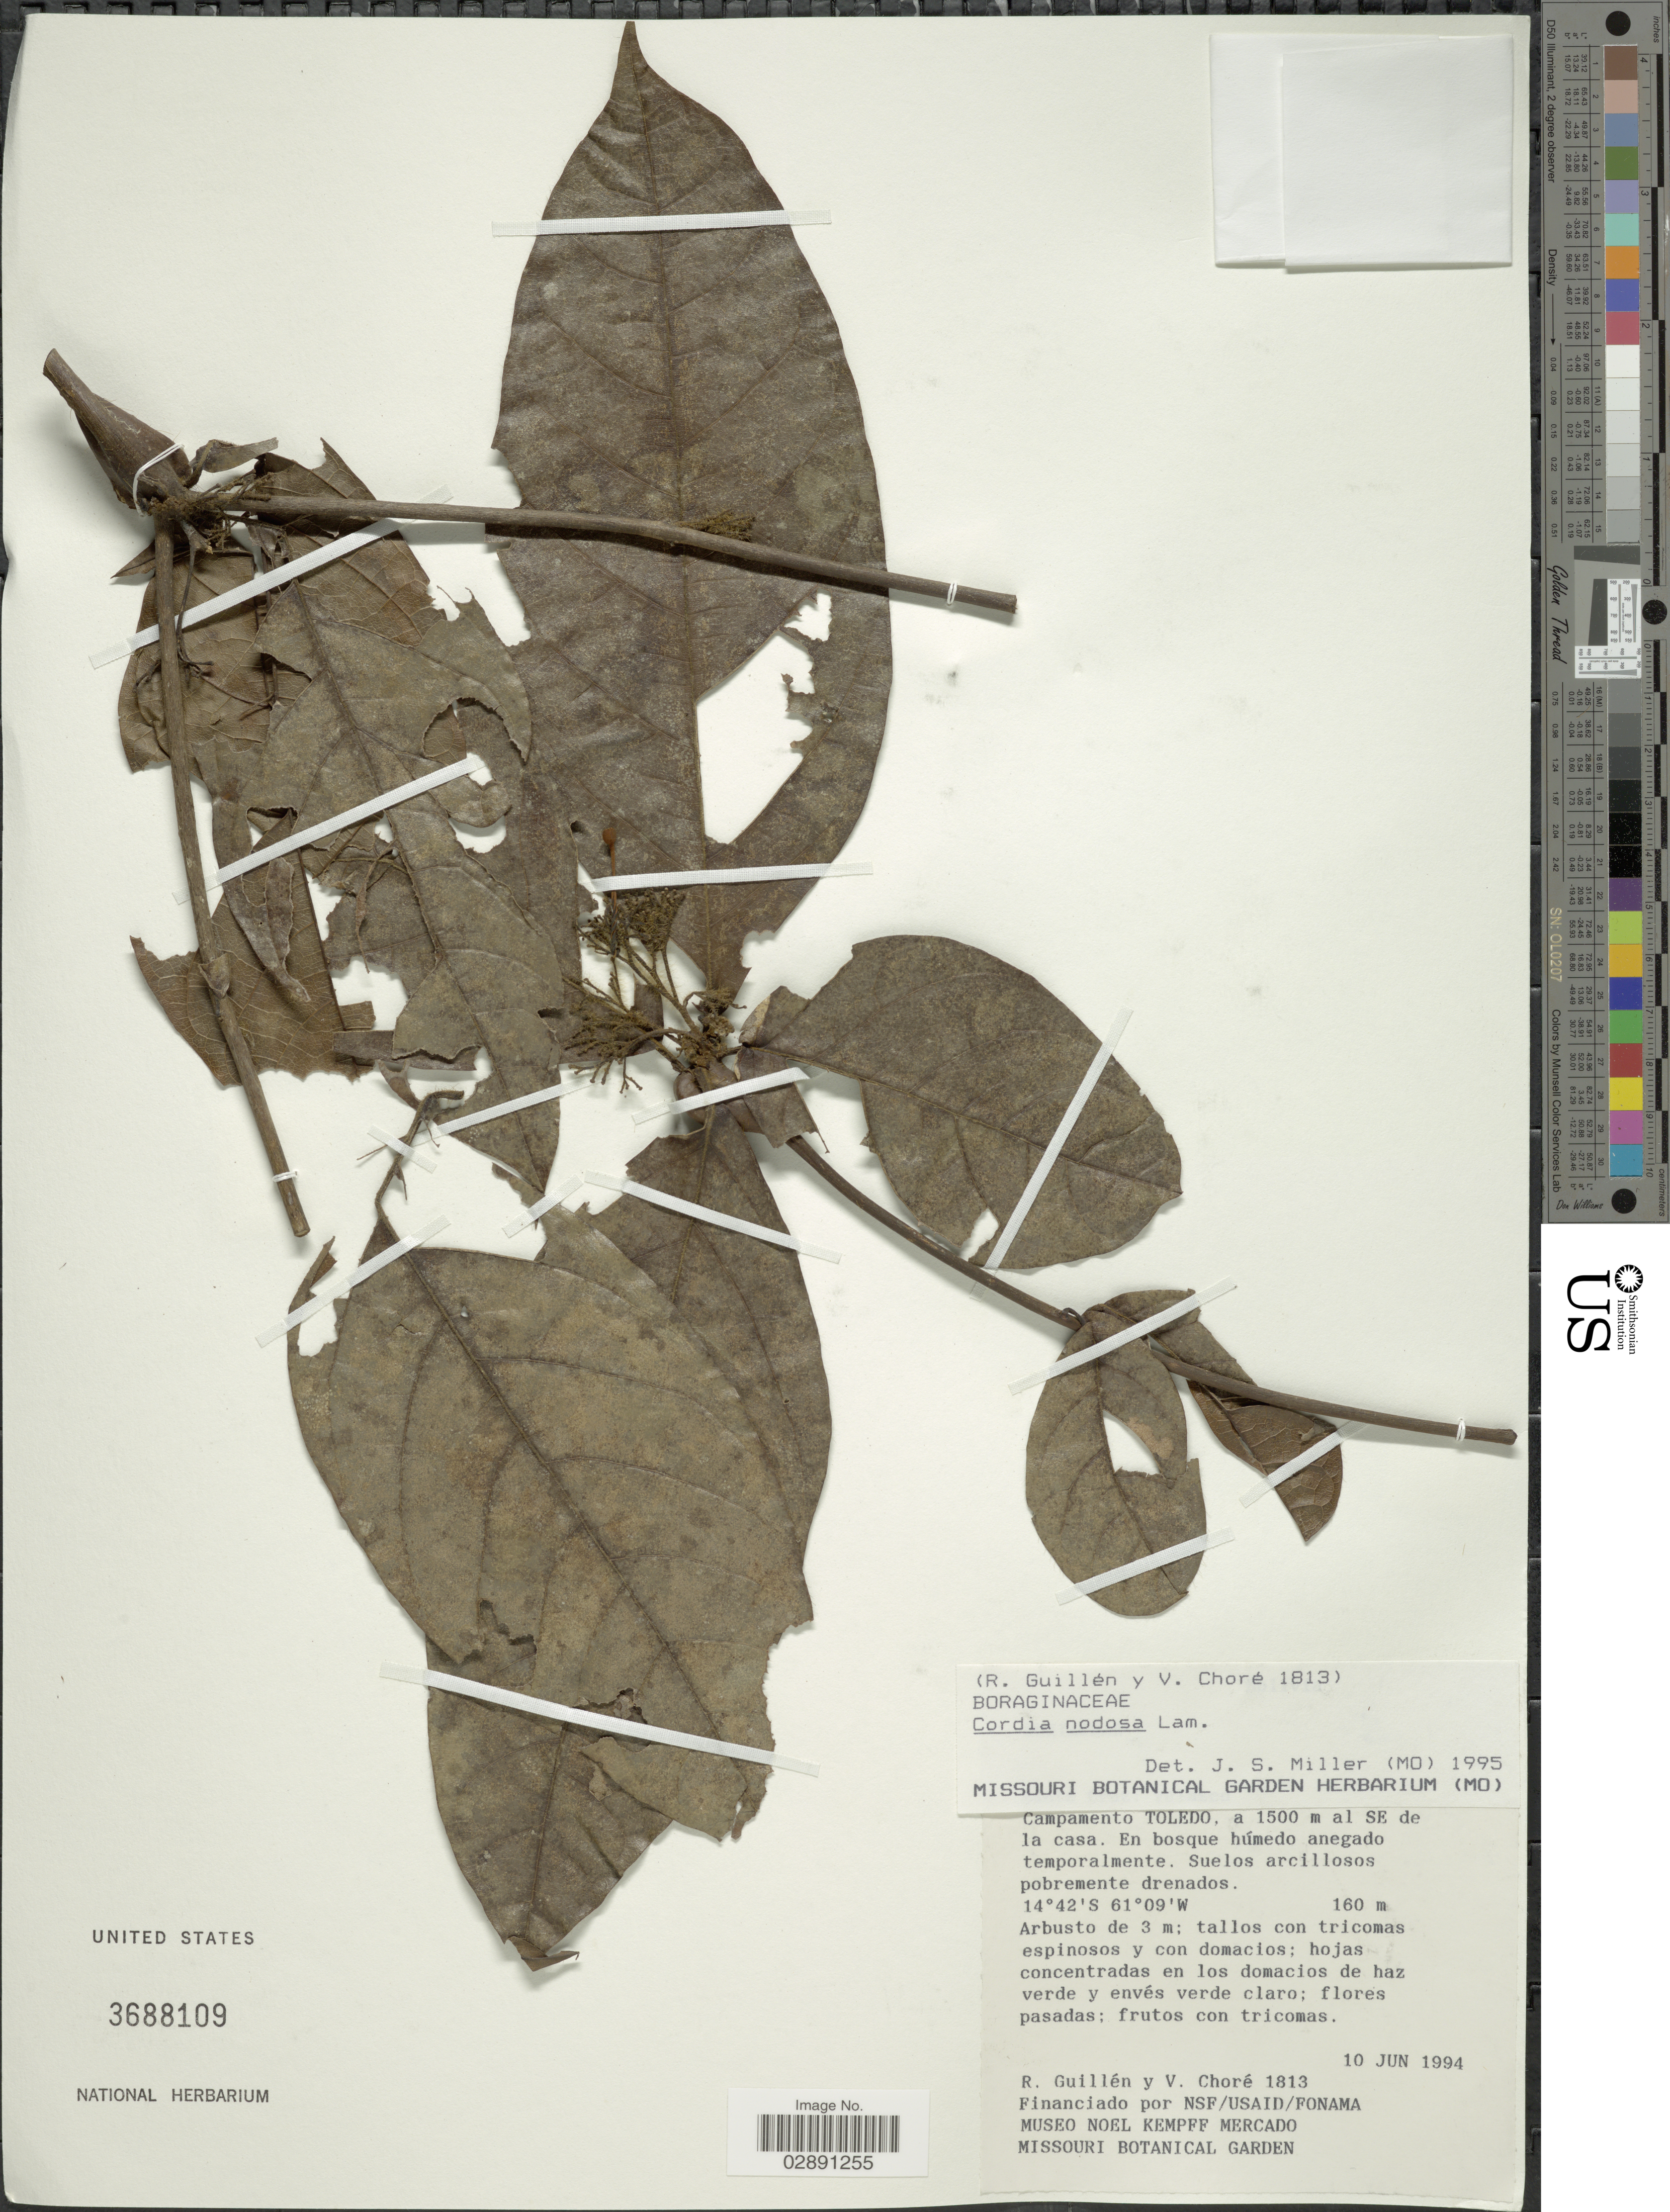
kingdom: Plantae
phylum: Tracheophyta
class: Magnoliopsida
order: Boraginales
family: Cordiaceae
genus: Cordia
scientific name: Cordia nodosa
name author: Lam.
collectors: R. Guillen & V. Chore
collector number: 1813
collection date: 1994-06-10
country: Belize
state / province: Toledo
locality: Campamento Toledo, a 1500 m al SE de la casa.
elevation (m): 160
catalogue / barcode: US 3688109